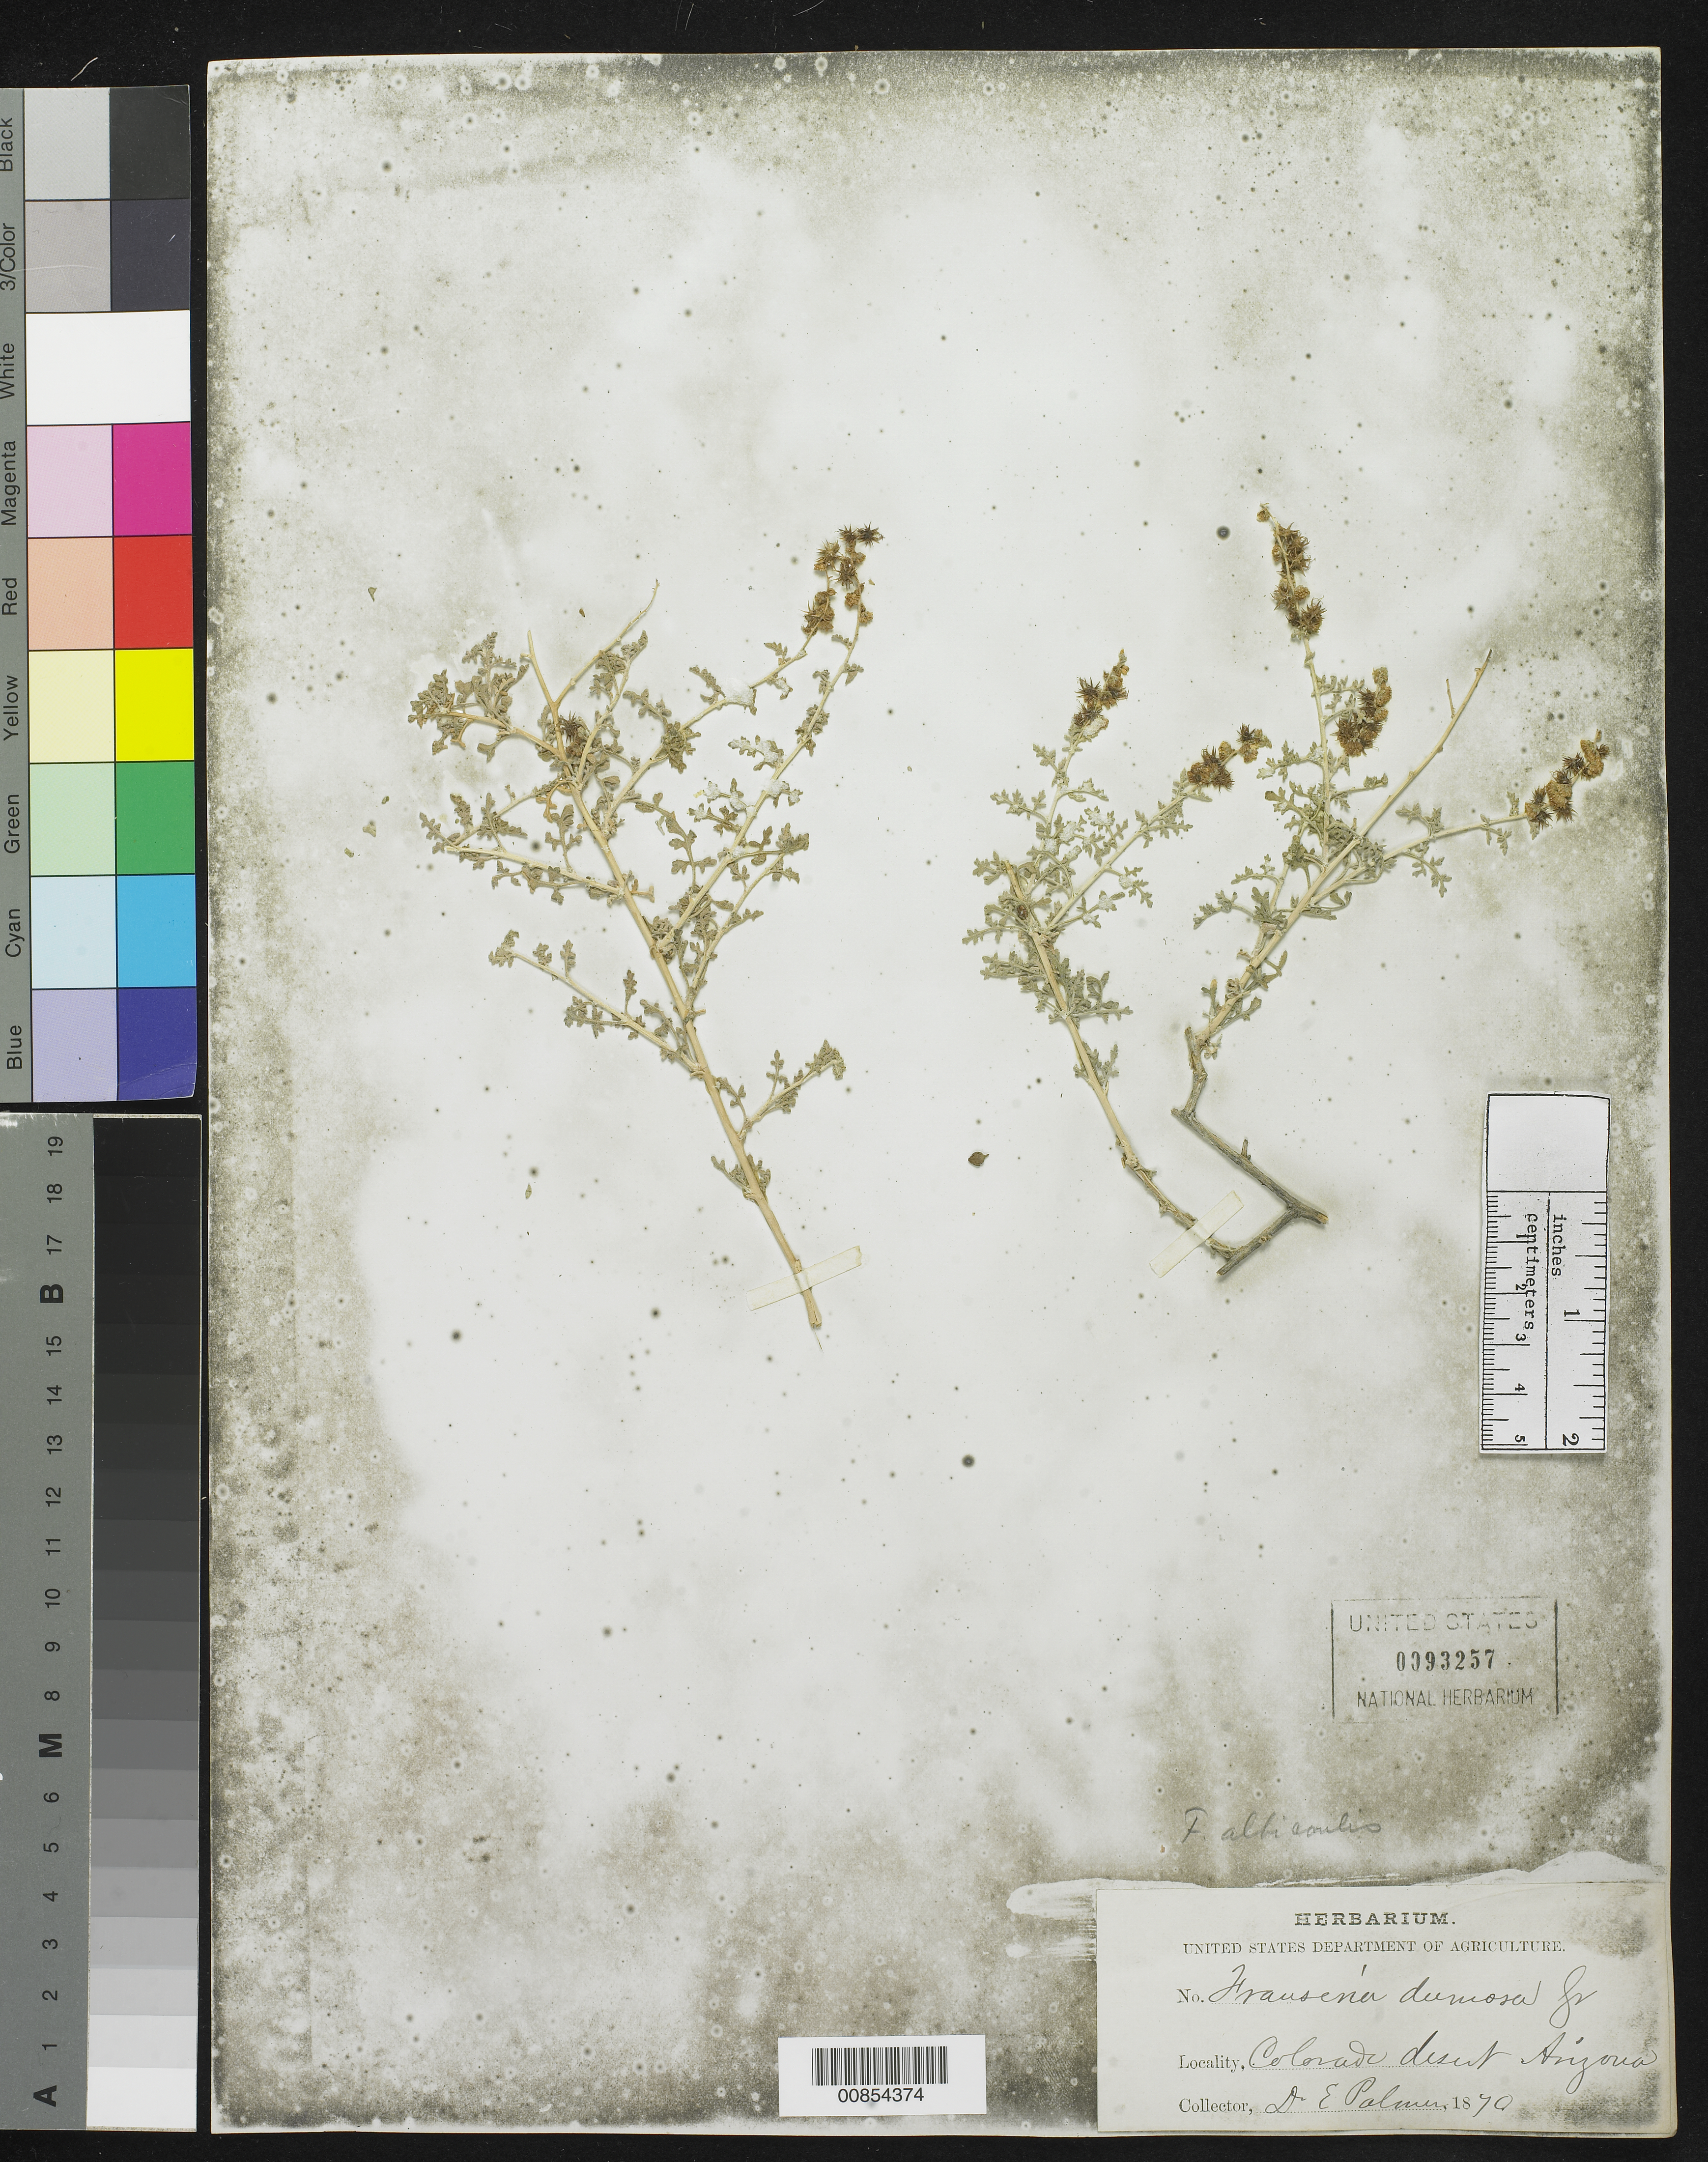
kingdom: Plantae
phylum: Tracheophyta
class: Magnoliopsida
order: Asterales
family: Asteraceae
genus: Franseria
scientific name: Franseria dumosa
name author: A. Gray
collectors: E. Palmer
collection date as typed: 1870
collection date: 1870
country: United States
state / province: Arizona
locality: Colorado Desert, Arizona.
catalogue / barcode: US 93257